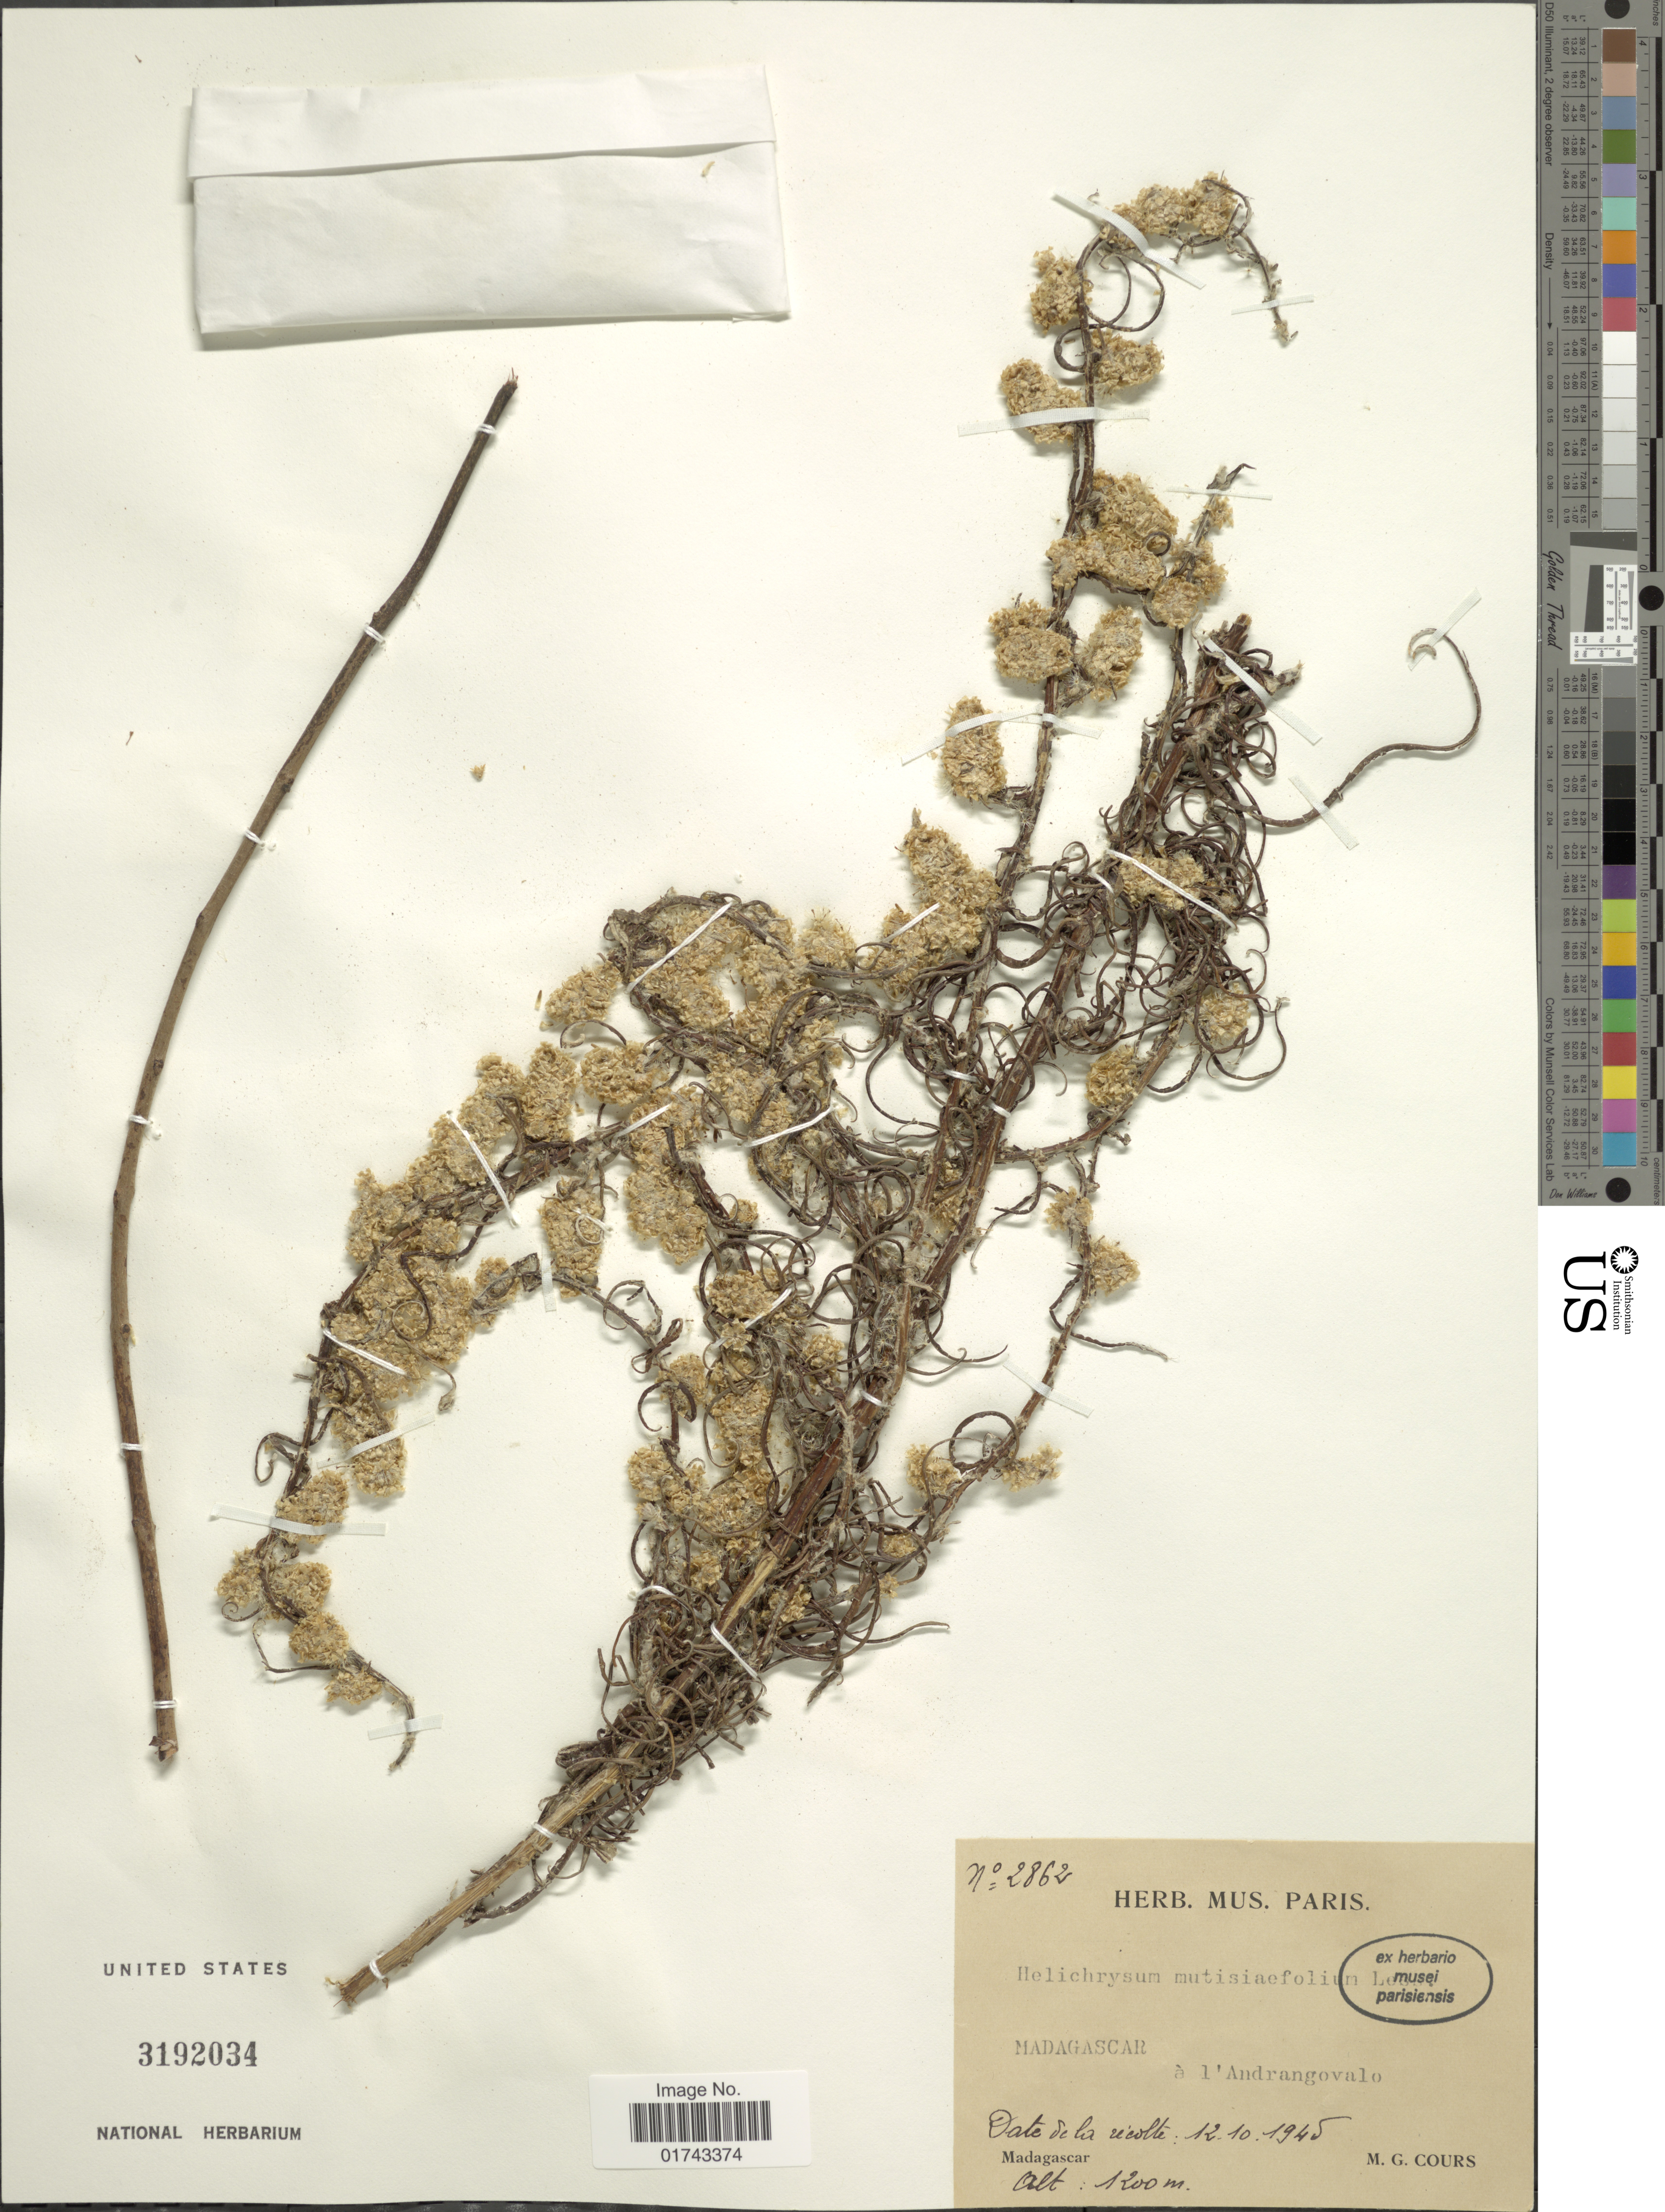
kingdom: Plantae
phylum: Tracheophyta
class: Magnoliopsida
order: Asterales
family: Asteraceae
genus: Helichrysum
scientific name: Helichrysum mutisiaefolium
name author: Less.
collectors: M. Cours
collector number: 2862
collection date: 1948-10-12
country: Madagascar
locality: A l' Andrangovalo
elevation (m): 1200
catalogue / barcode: US 3192034